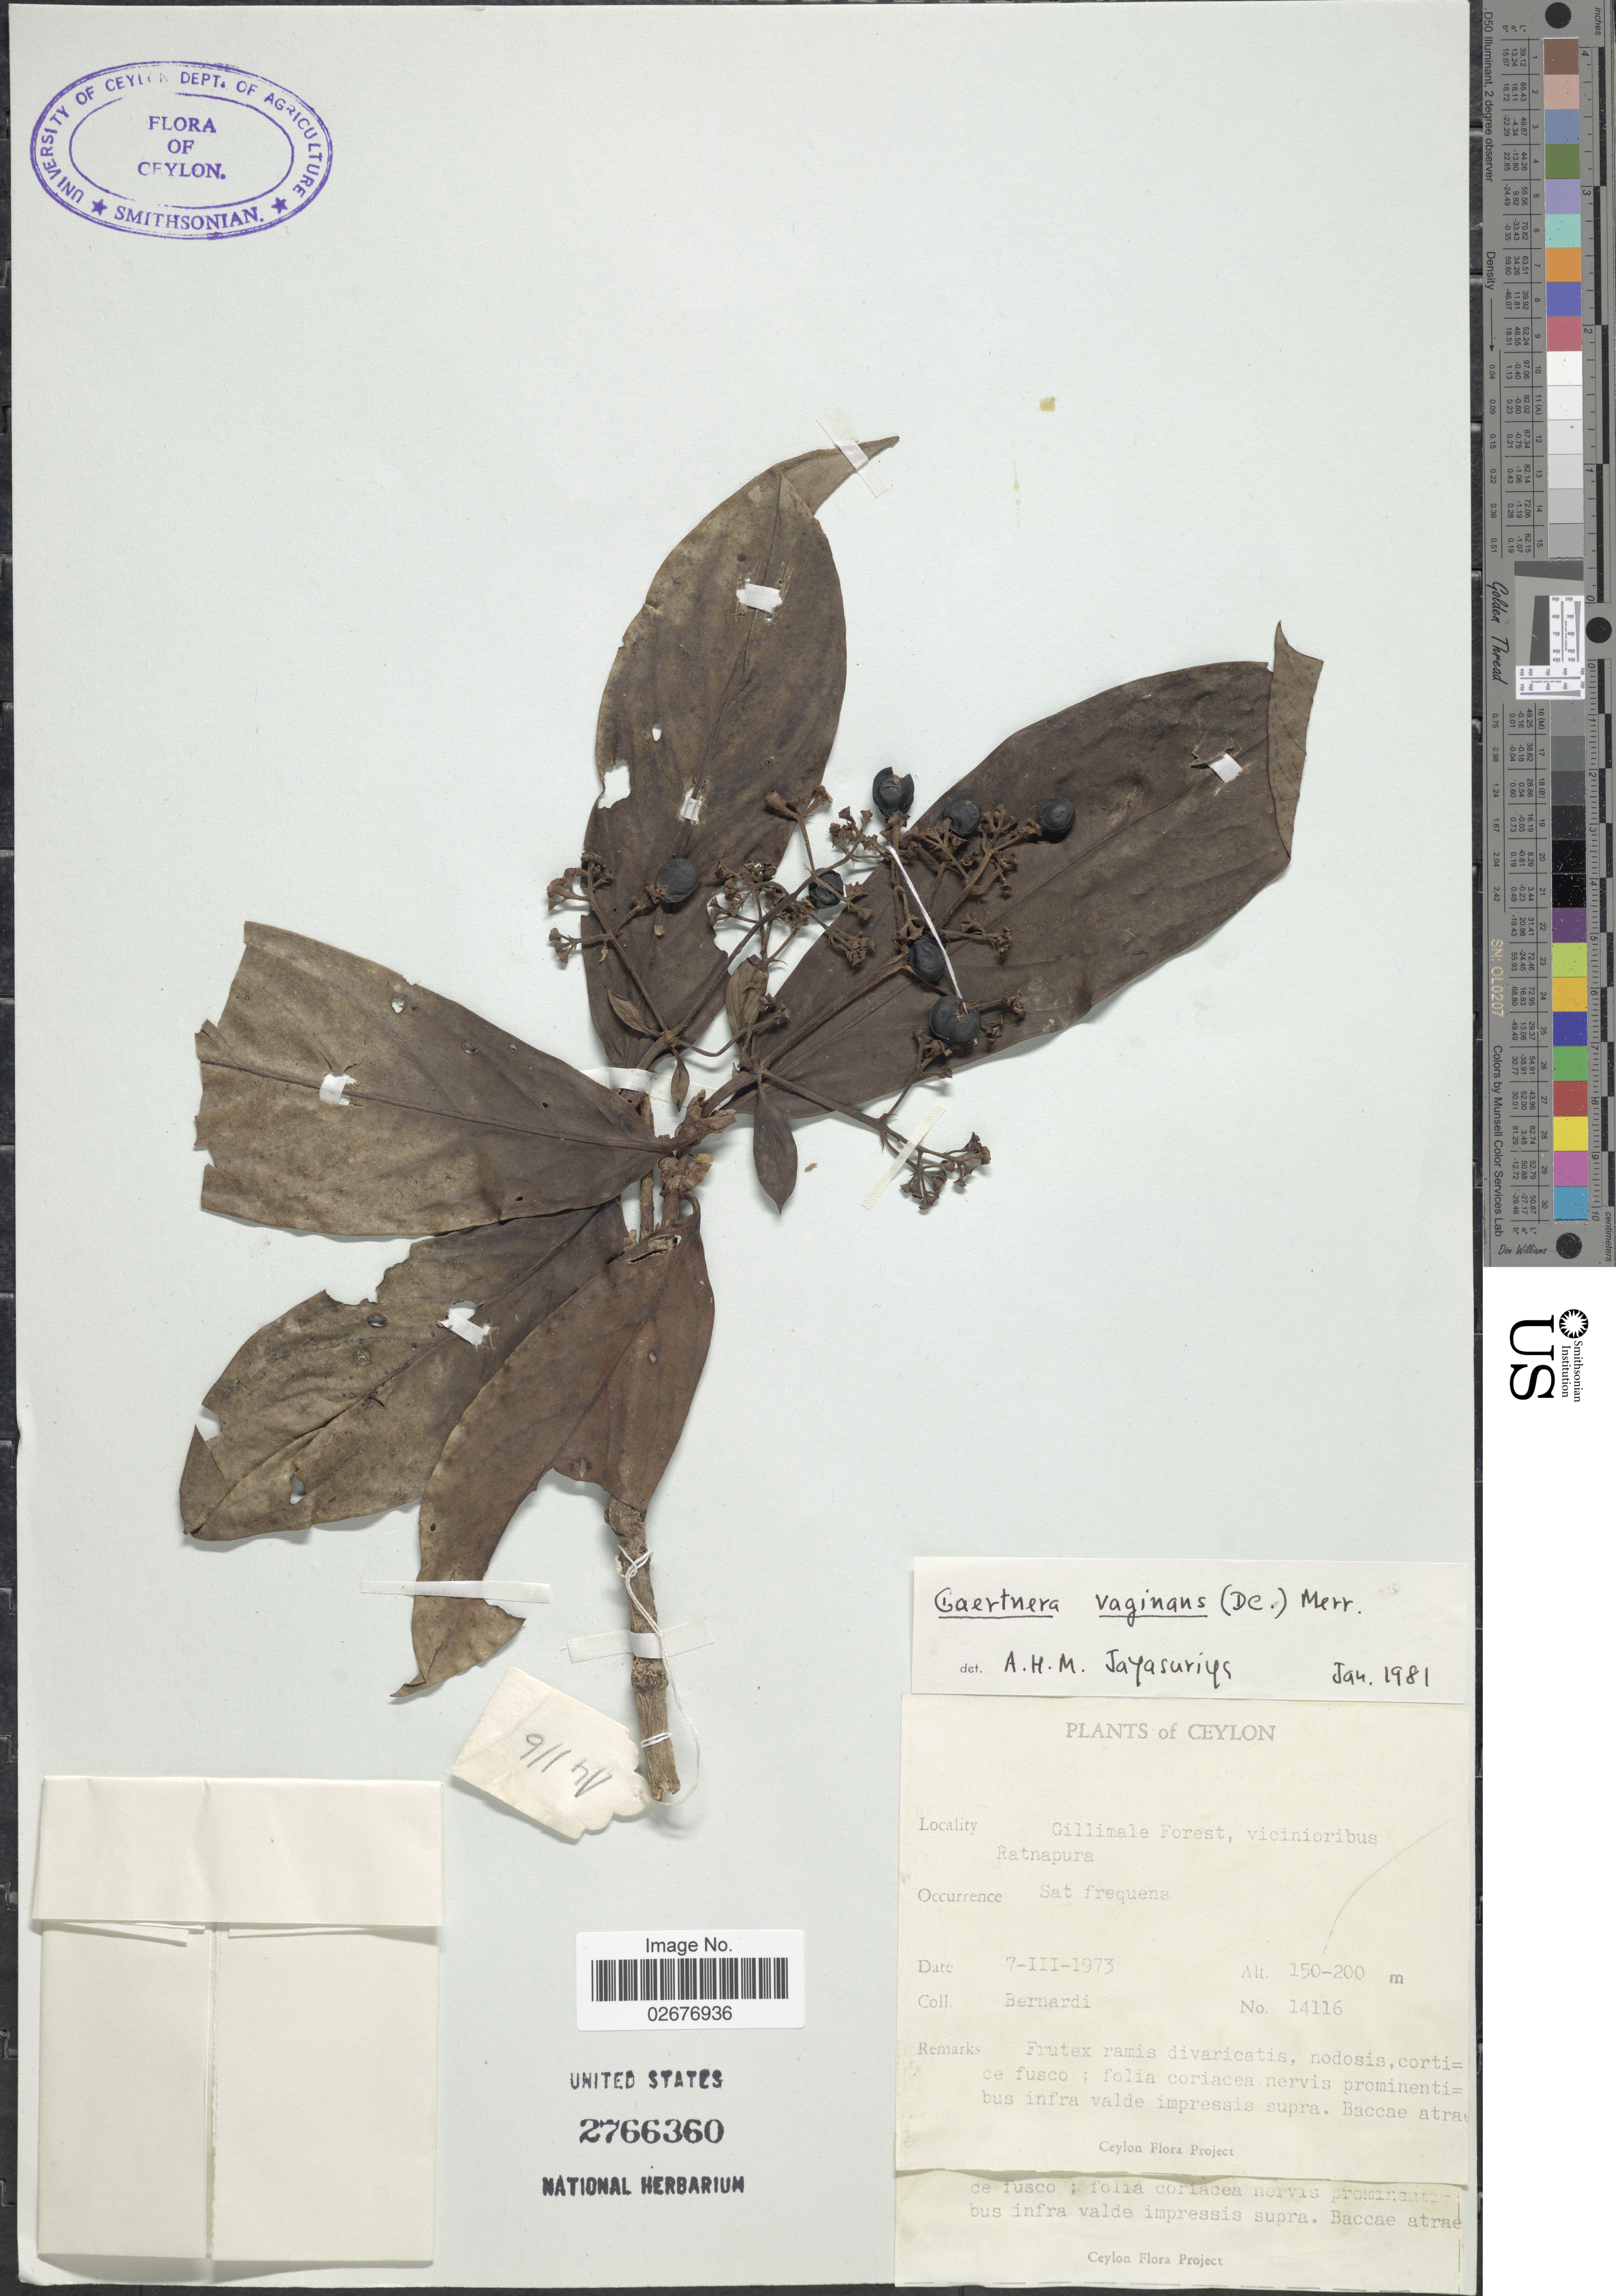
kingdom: Plantae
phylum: Tracheophyta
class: Magnoliopsida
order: Gentianales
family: Rubiaceae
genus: Gaertnera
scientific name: Gaertnera vaginans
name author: (DC.) Merr.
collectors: Bernardi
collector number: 14116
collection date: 1973-03-07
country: Sri Lanka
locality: Ceylon, Gillimale Forest, vicinioribus Ratnapura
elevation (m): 150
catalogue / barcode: US 2766360